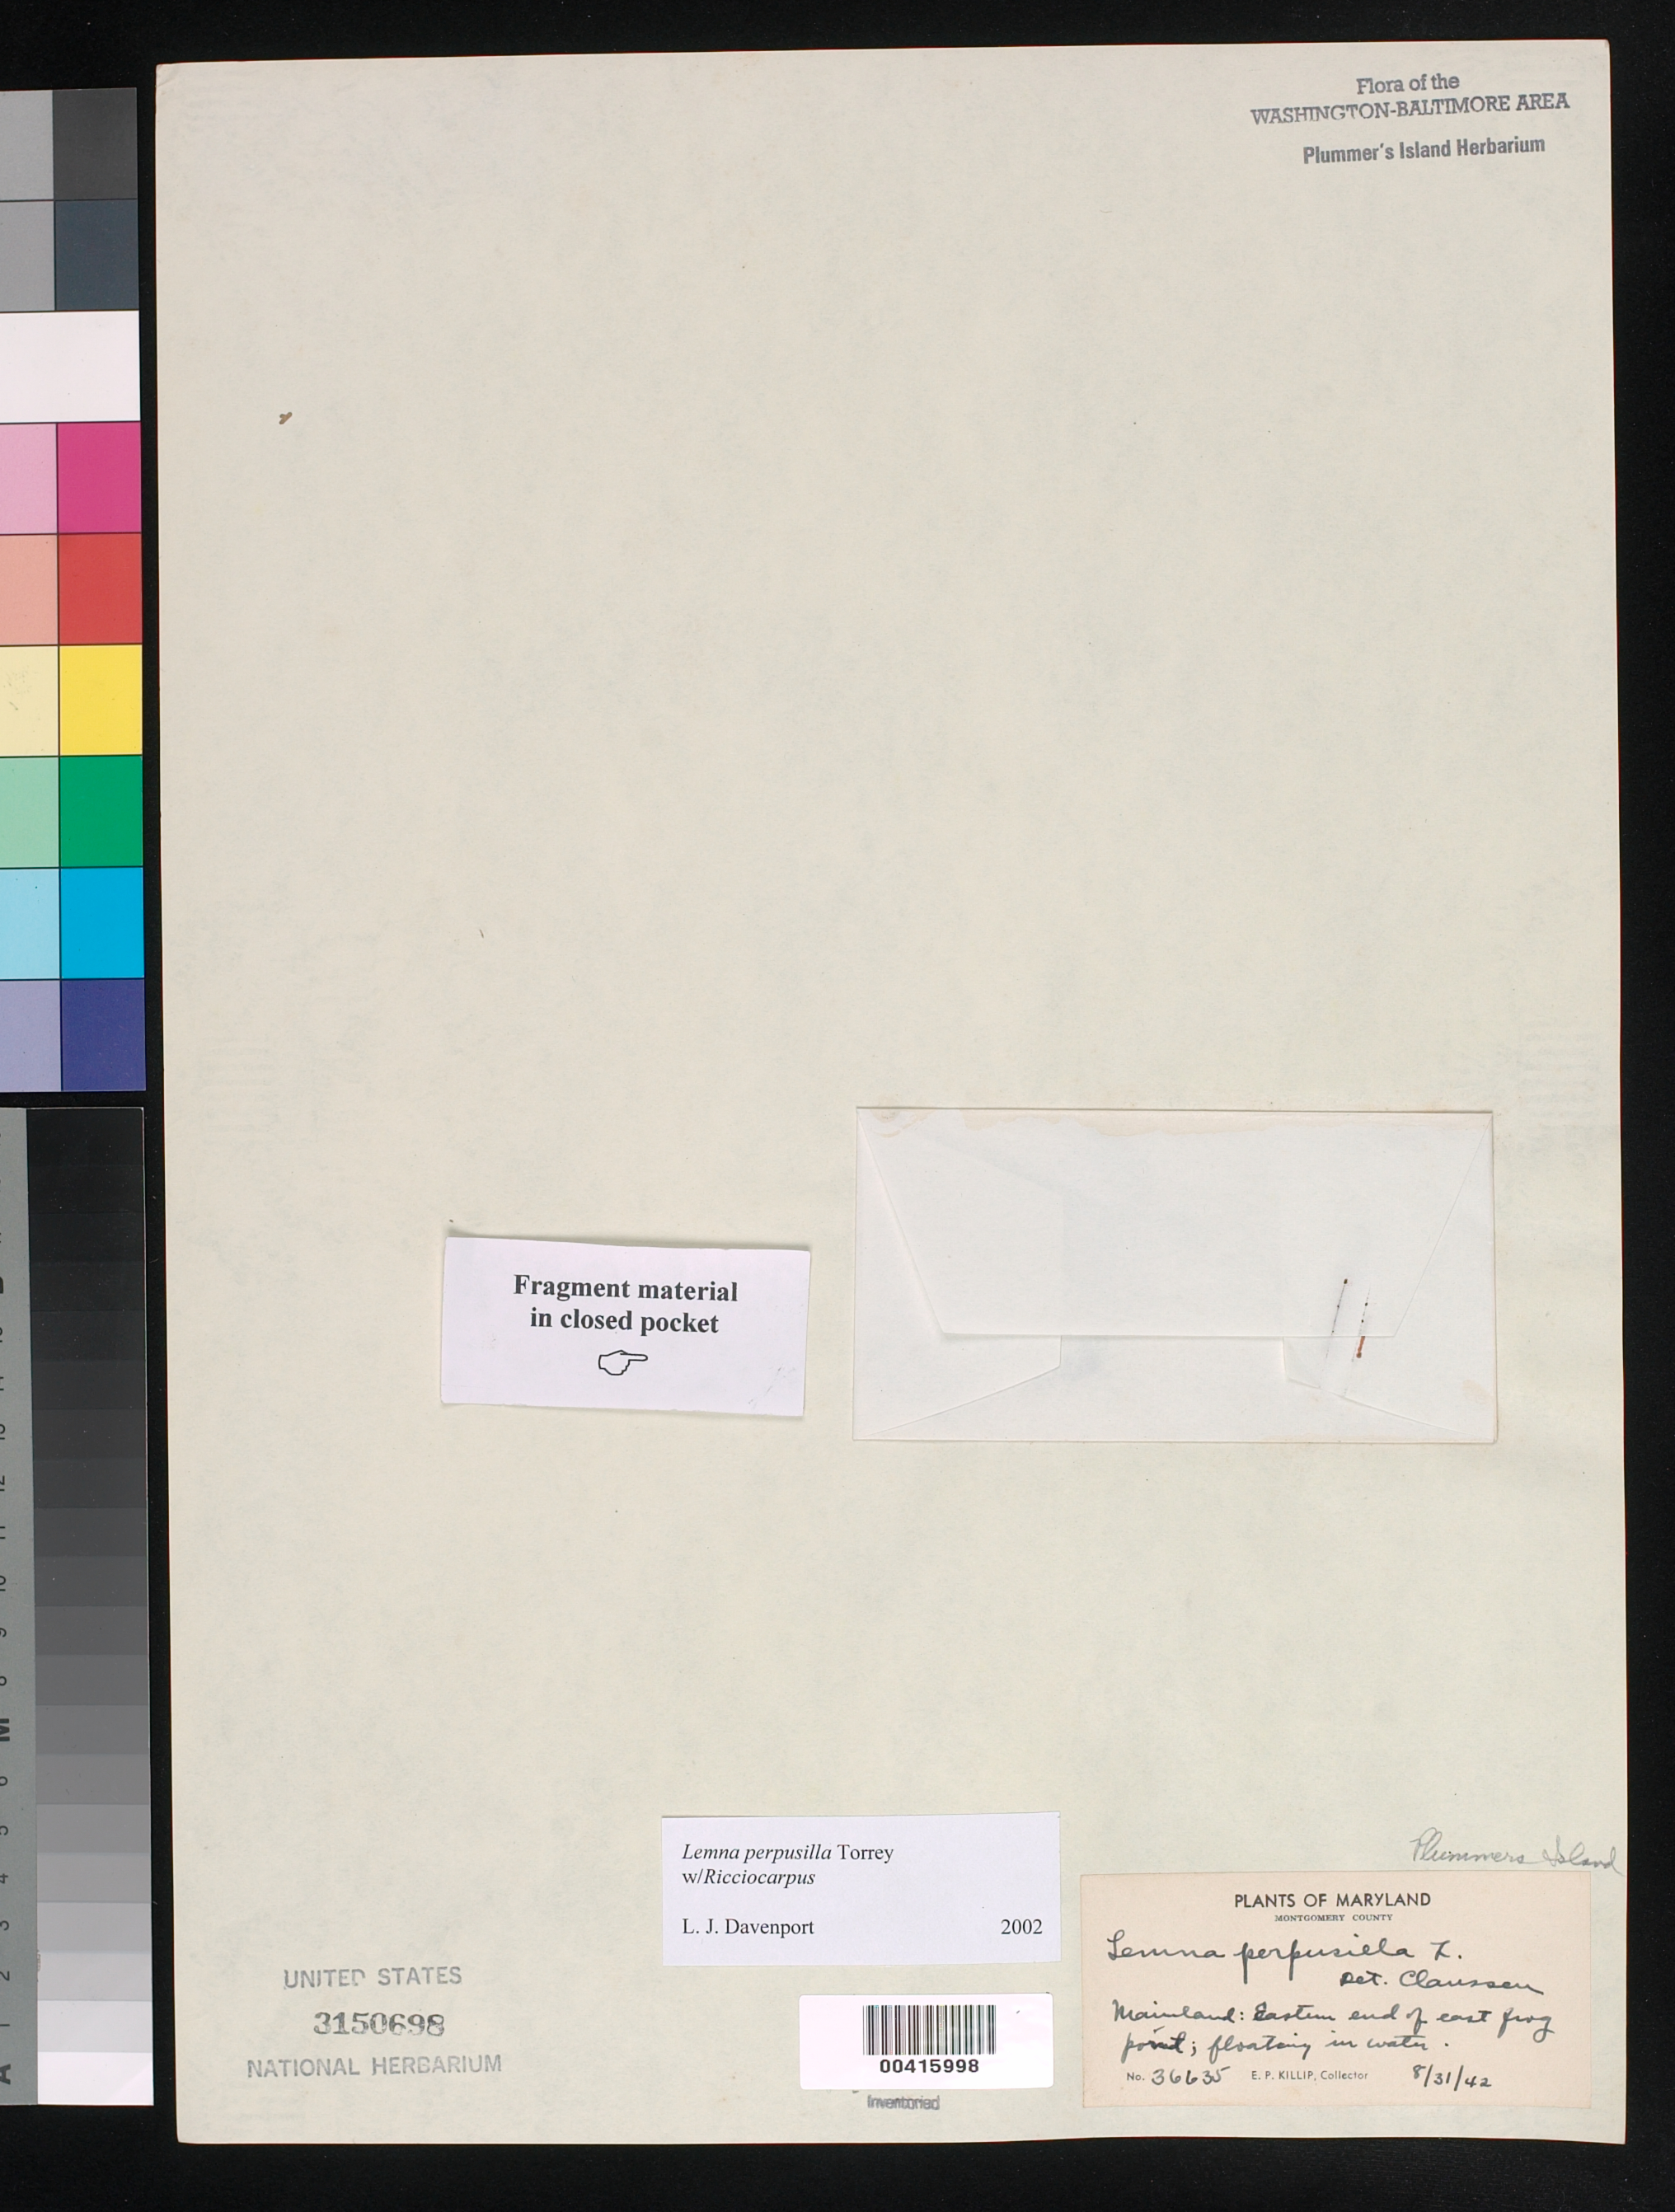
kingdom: Plantae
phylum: Tracheophyta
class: Liliopsida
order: Alismatales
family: Araceae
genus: Lemna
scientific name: Lemna perpusilla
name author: Torr.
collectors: E. P. Killip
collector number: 36635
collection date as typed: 31 Aug 1942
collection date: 1942-08-31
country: United States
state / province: Maryland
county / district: Montgomery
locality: Plummer's Island, Mainland, eastern end of east Frog Pond. C. & O. Canal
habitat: Floating in water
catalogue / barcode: US 3150698